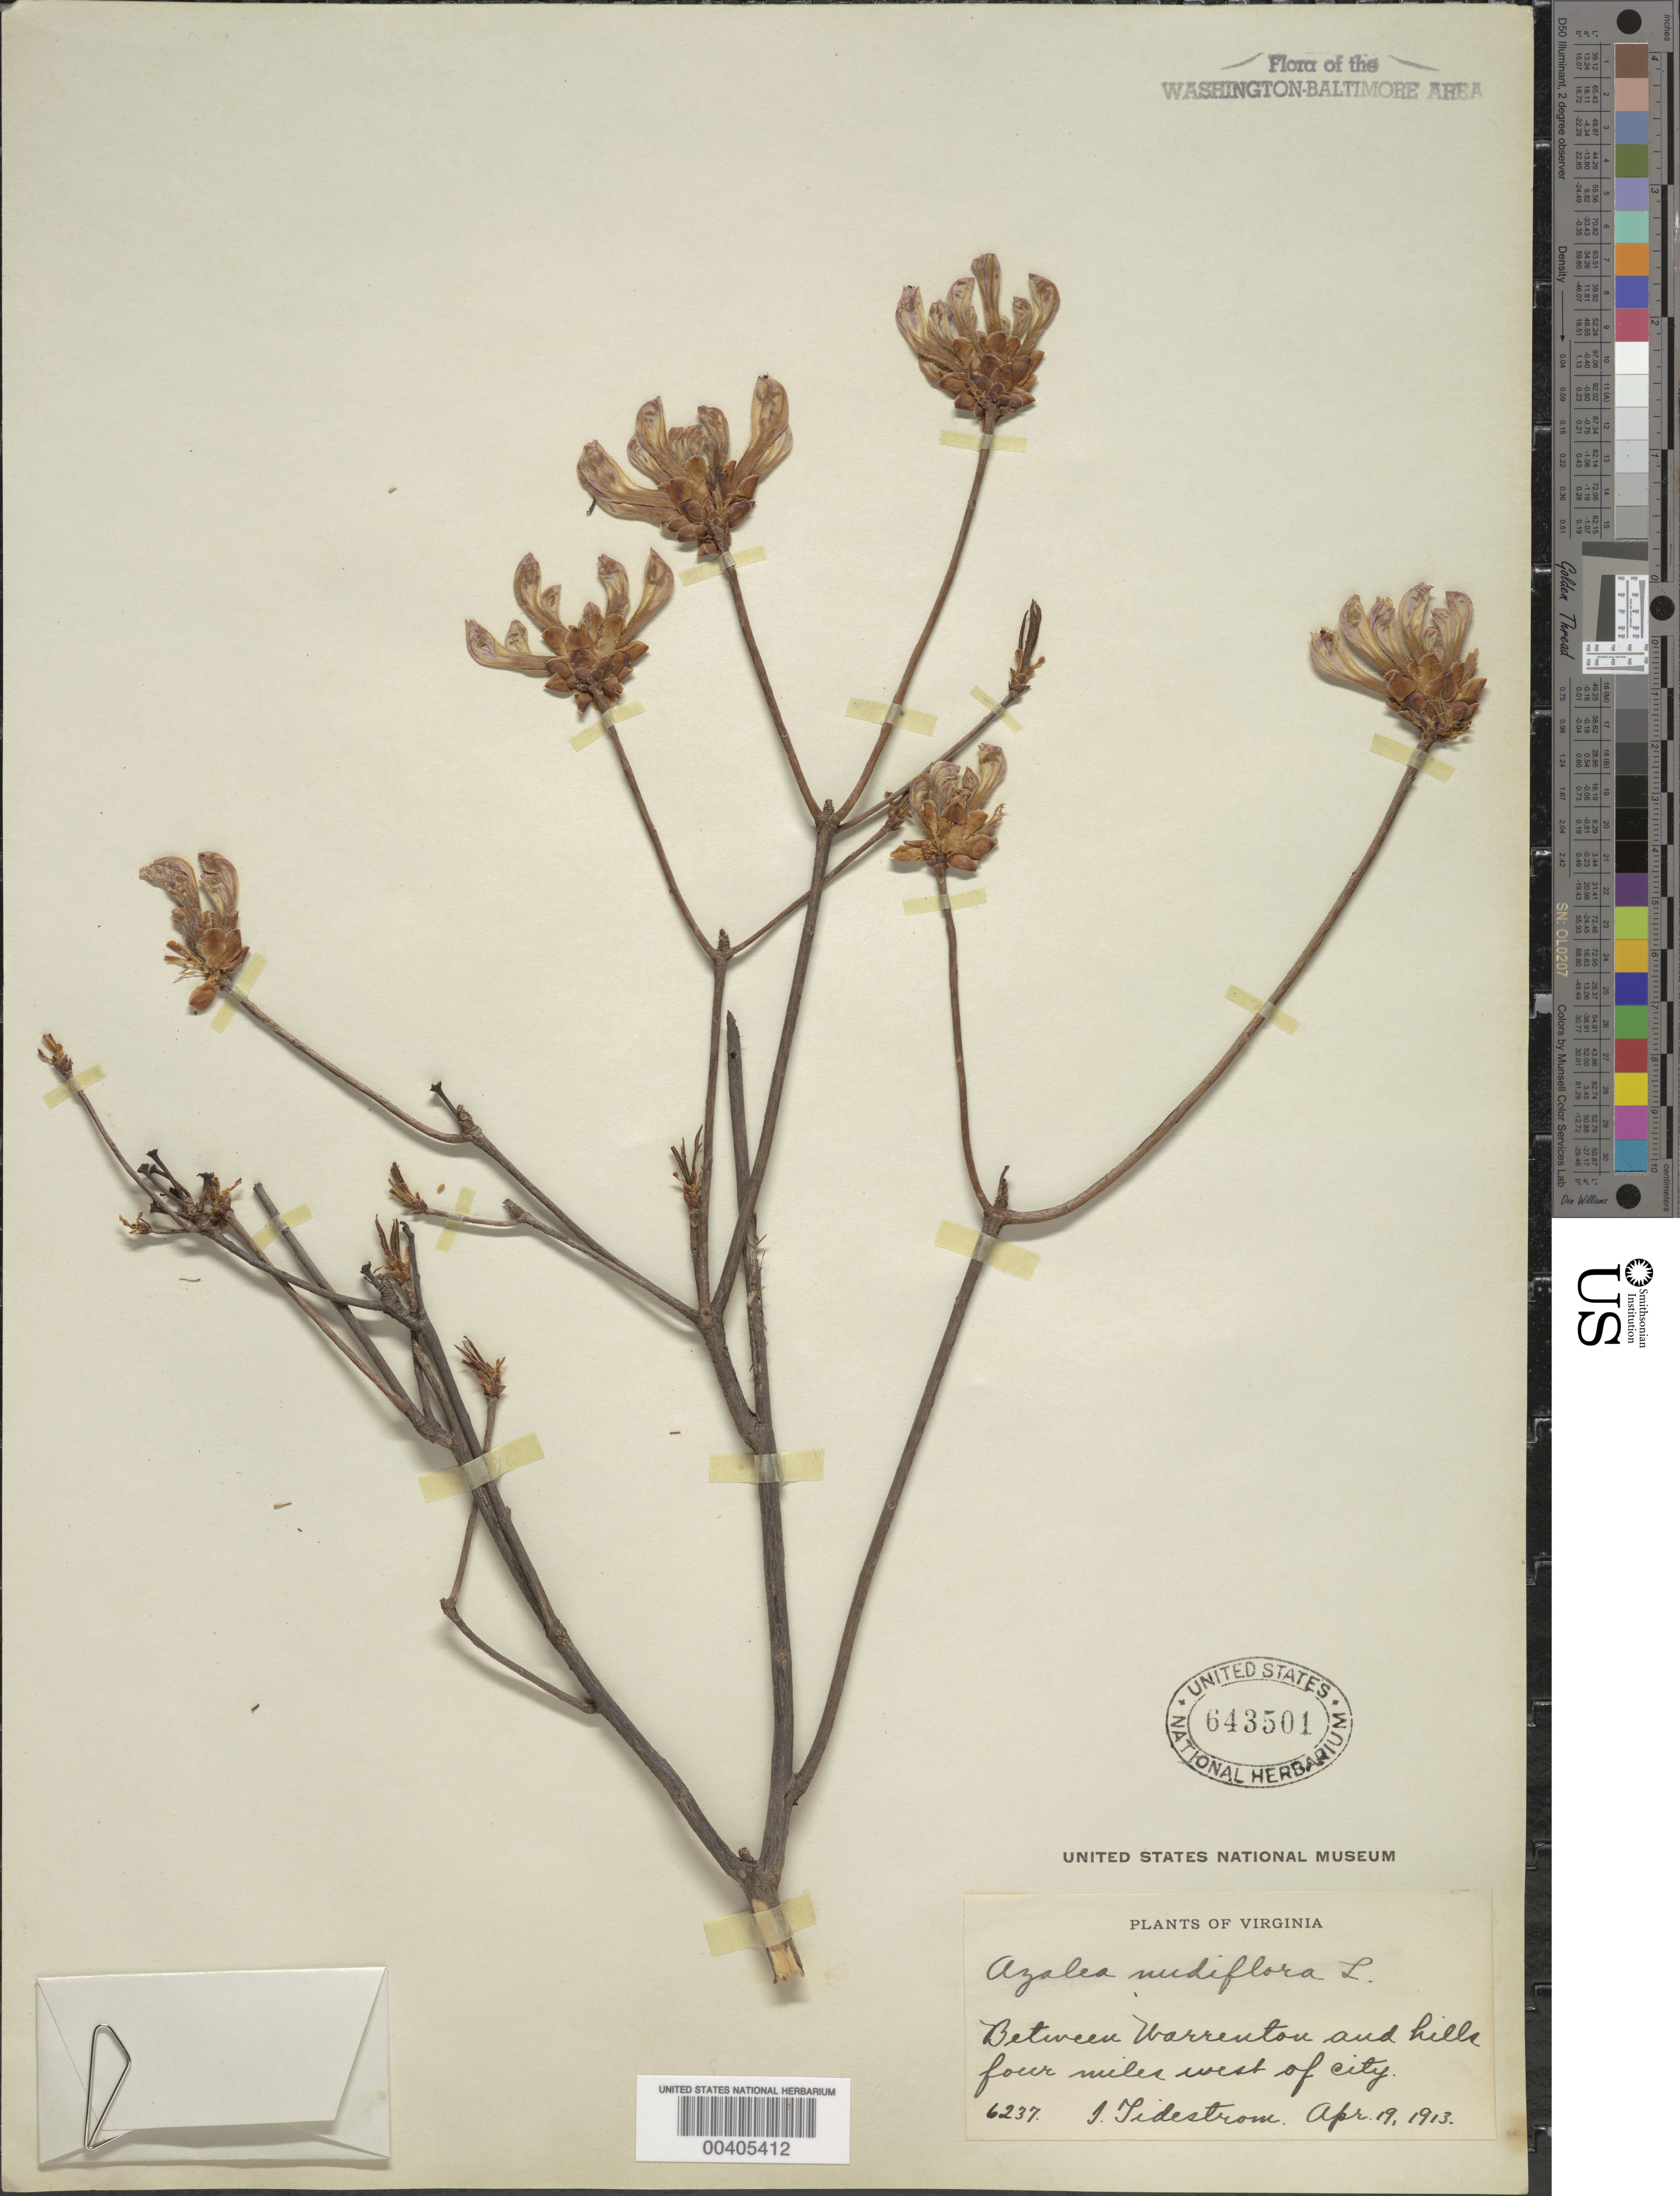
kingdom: Plantae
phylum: Tracheophyta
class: Magnoliopsida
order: Ericales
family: Ericaceae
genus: Rhododendron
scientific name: Rhododendron periclymenoides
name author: (Michx.) Shinners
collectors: I. F. Tidestrom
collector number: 6237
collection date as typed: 19 Apr 1913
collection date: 1913-04-19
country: United States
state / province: Virginia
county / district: Fauquier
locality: between Warrenton and hill west of city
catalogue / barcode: US 643501